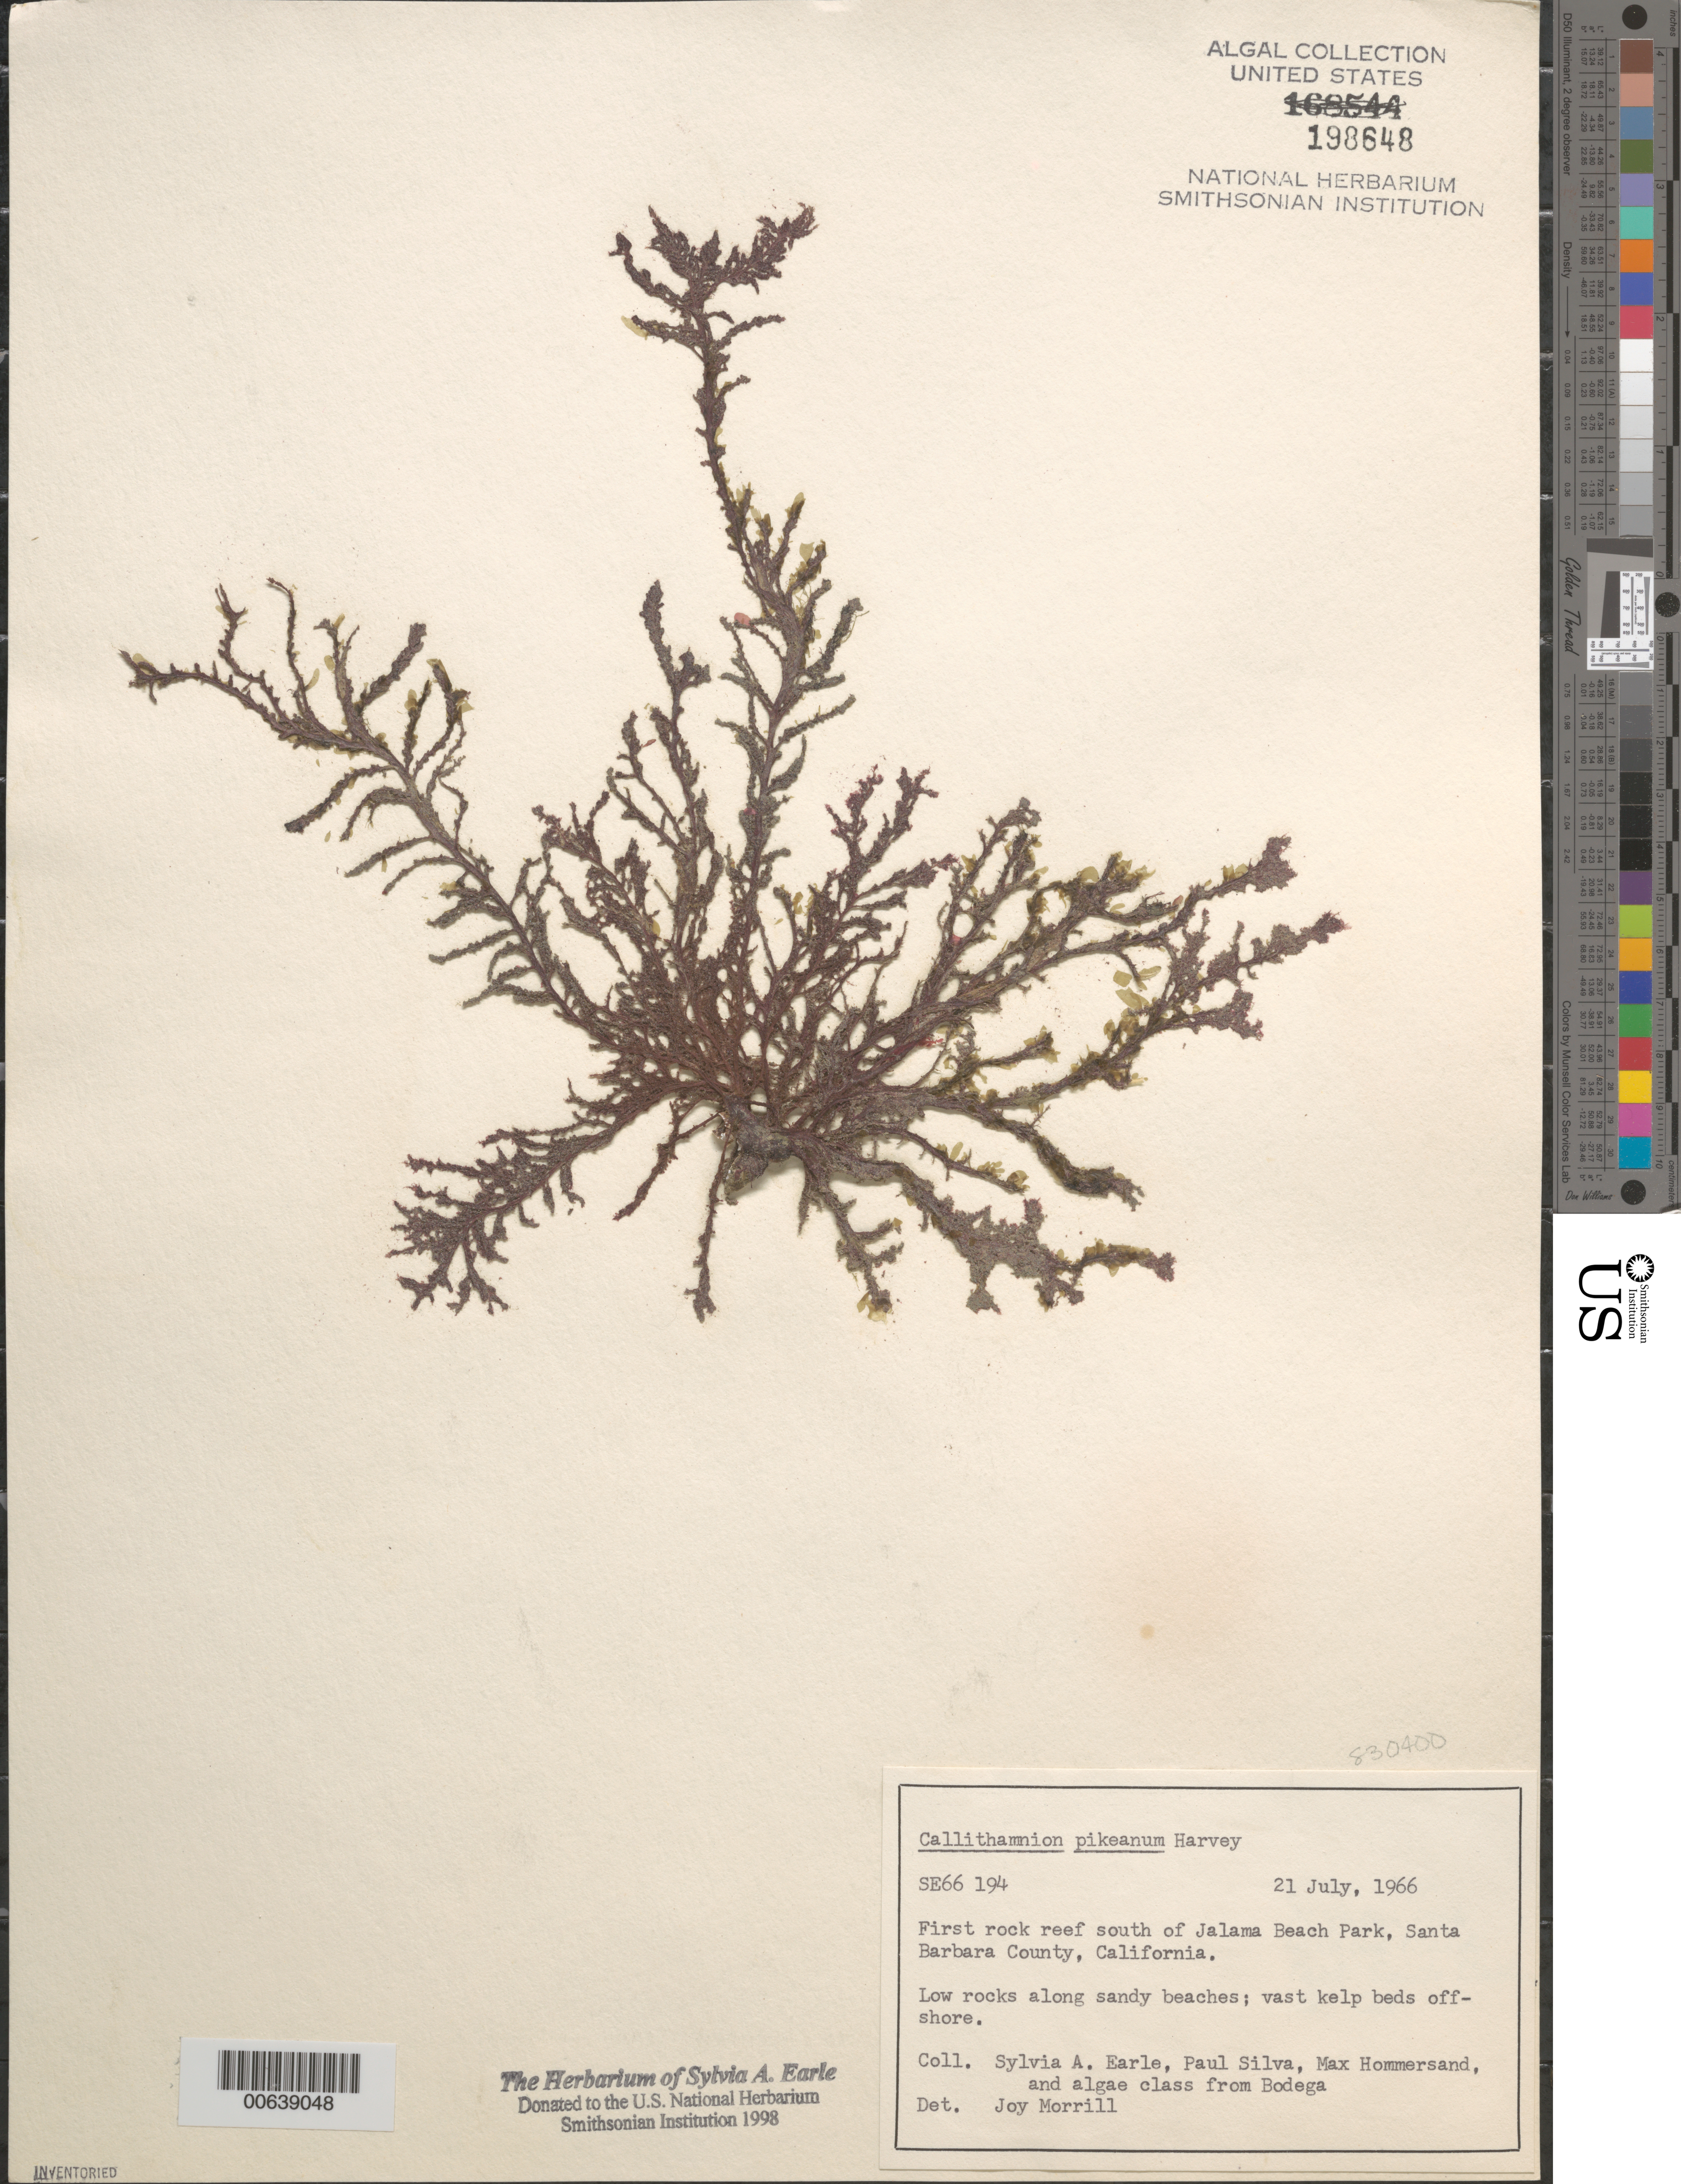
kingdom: Plantae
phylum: Rhodophyta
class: Florideophyceae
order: Ceramiales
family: Callithamniaceae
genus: Callithamnion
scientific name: Callithamnion pikeanum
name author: Harv.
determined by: Morrill, J.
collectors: S. A. Earle, P. C. Silva, M. H. Hommersand & Bodega Algae Class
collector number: Se 66194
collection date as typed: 21 Jul 1966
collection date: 1966-07-21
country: United States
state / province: California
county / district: Santa Barbara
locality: Reef south of Jalama Beach Park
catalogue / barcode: US 198648